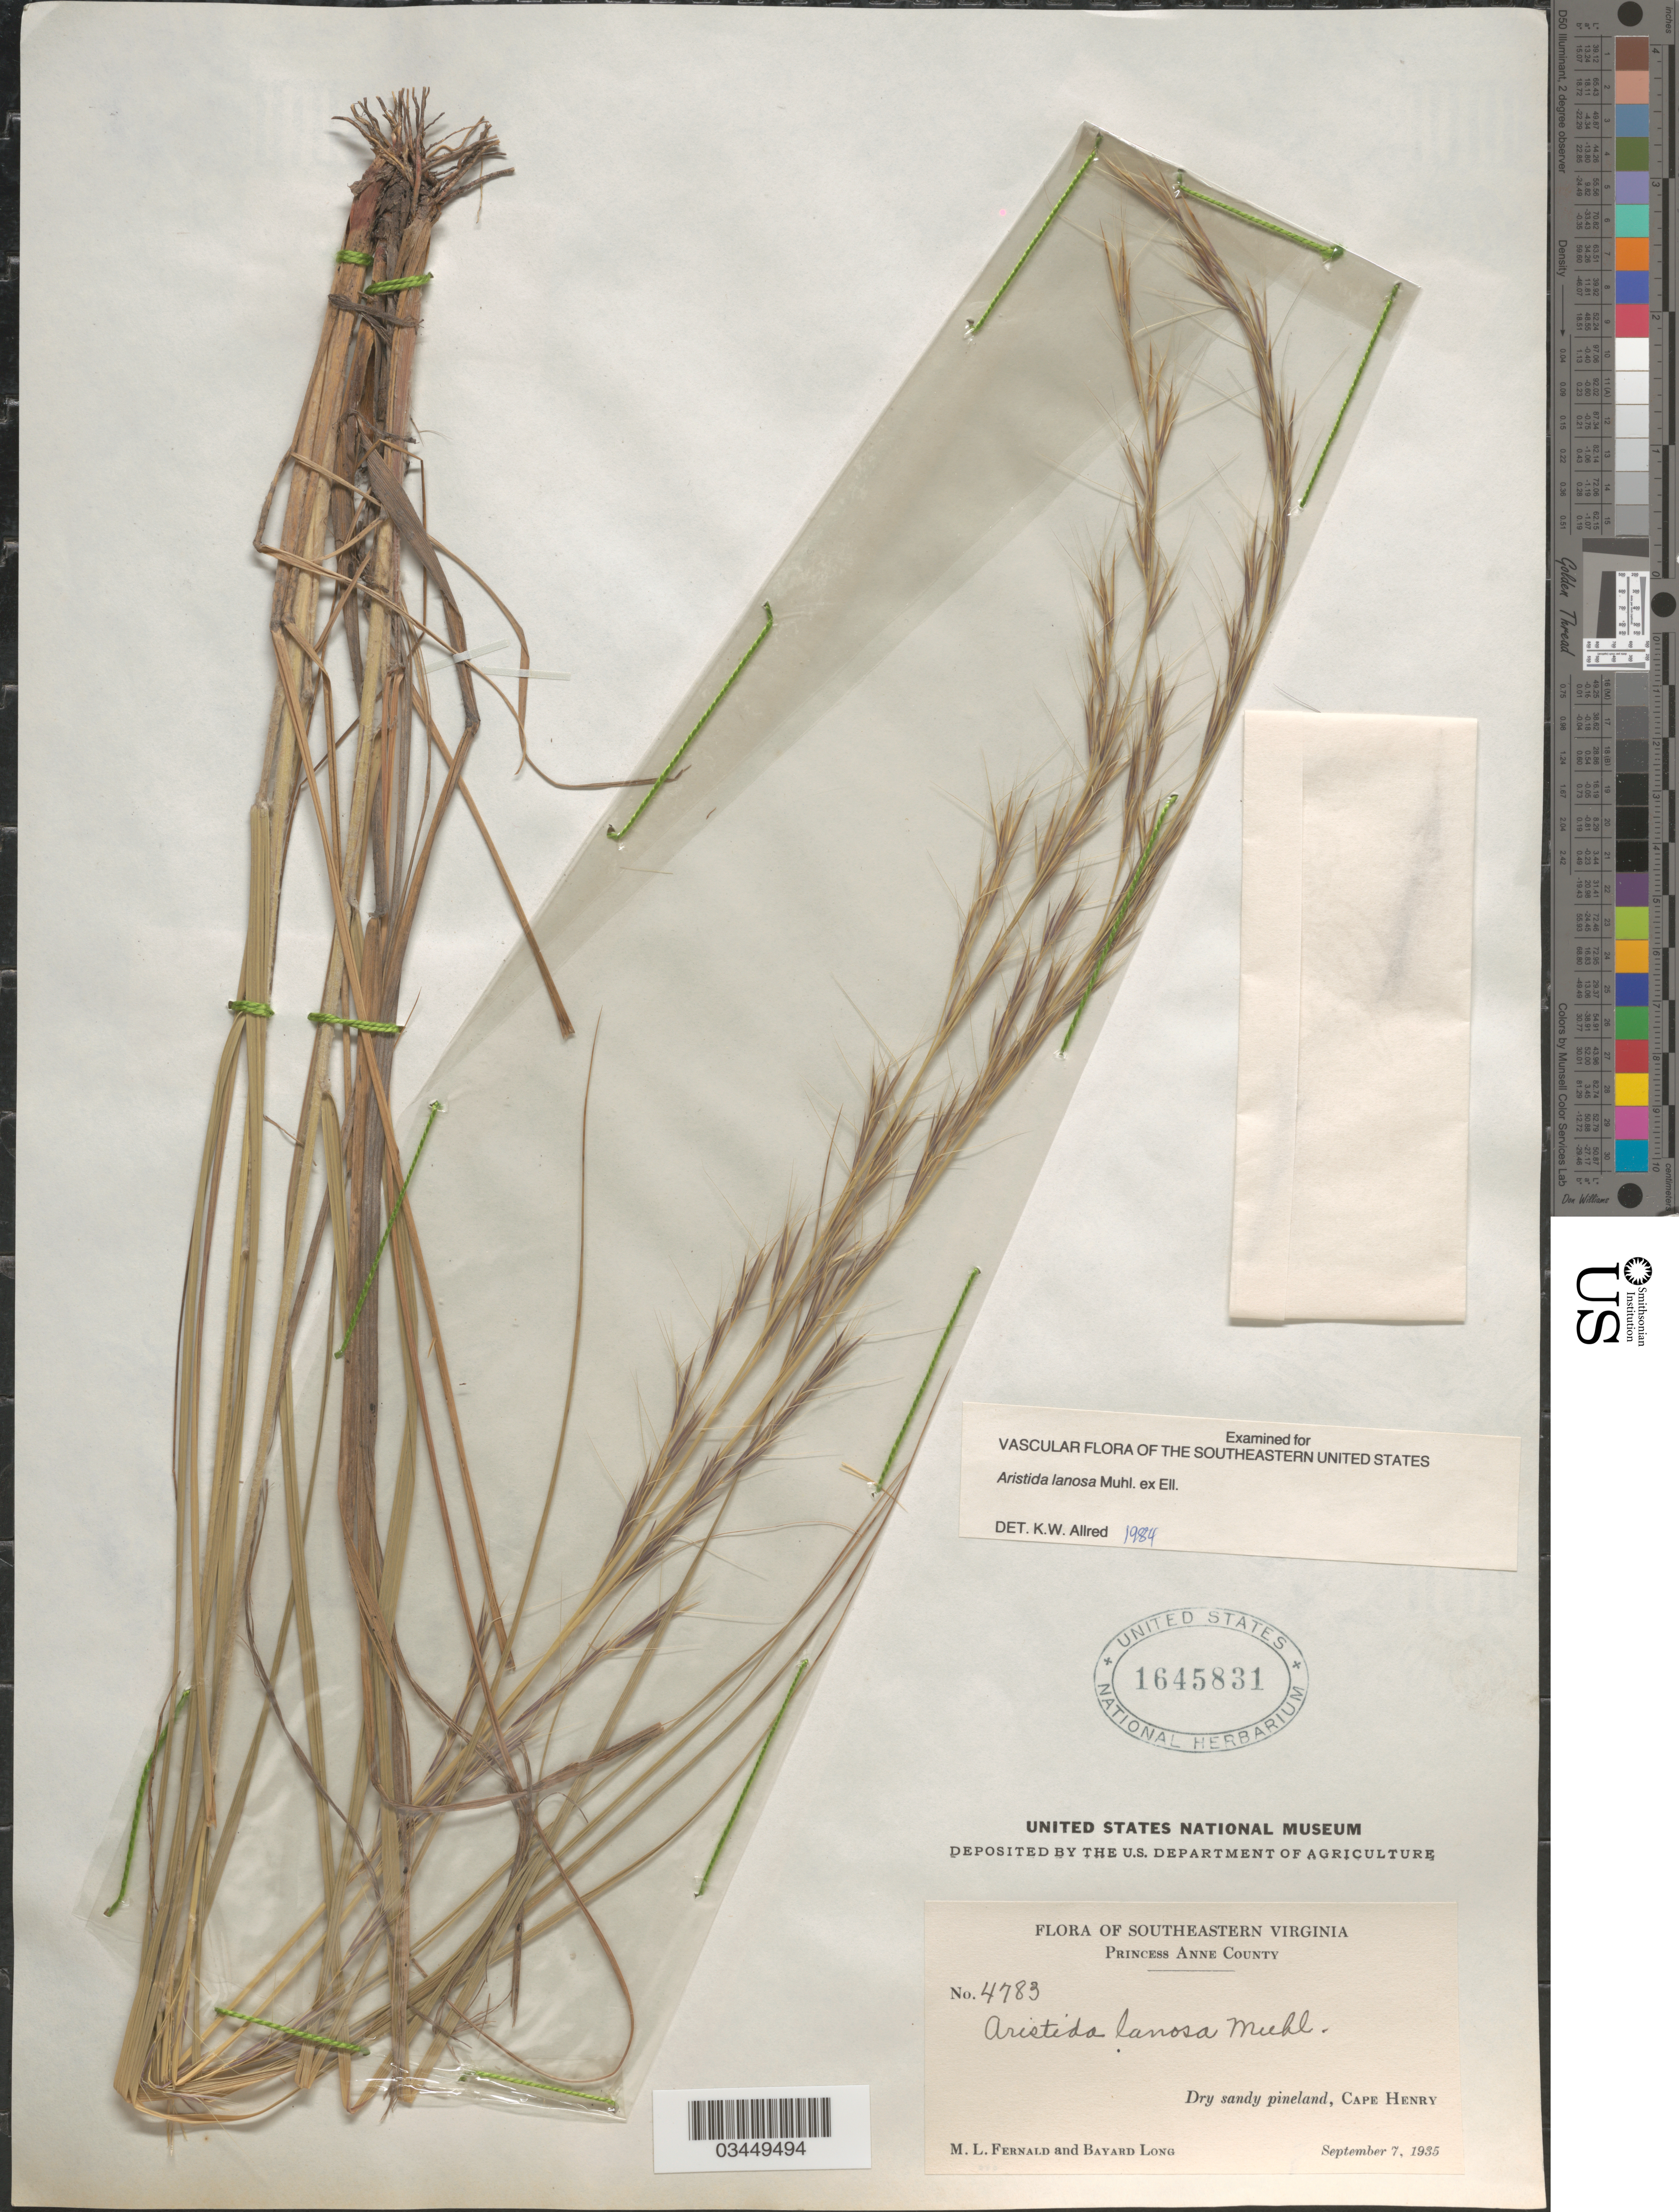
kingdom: Plantae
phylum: Tracheophyta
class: Liliopsida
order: Poales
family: Poaceae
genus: Aristida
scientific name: Aristida lanosa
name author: Muhl.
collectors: M. L. Fernald & B. Long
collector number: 4783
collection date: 1935-09-07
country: United States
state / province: Virginia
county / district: City of Virginia Beach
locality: Southeastern Virginia. Princess Anne County. Dry sandy pineland, Cape Henry.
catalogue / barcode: US 1645831